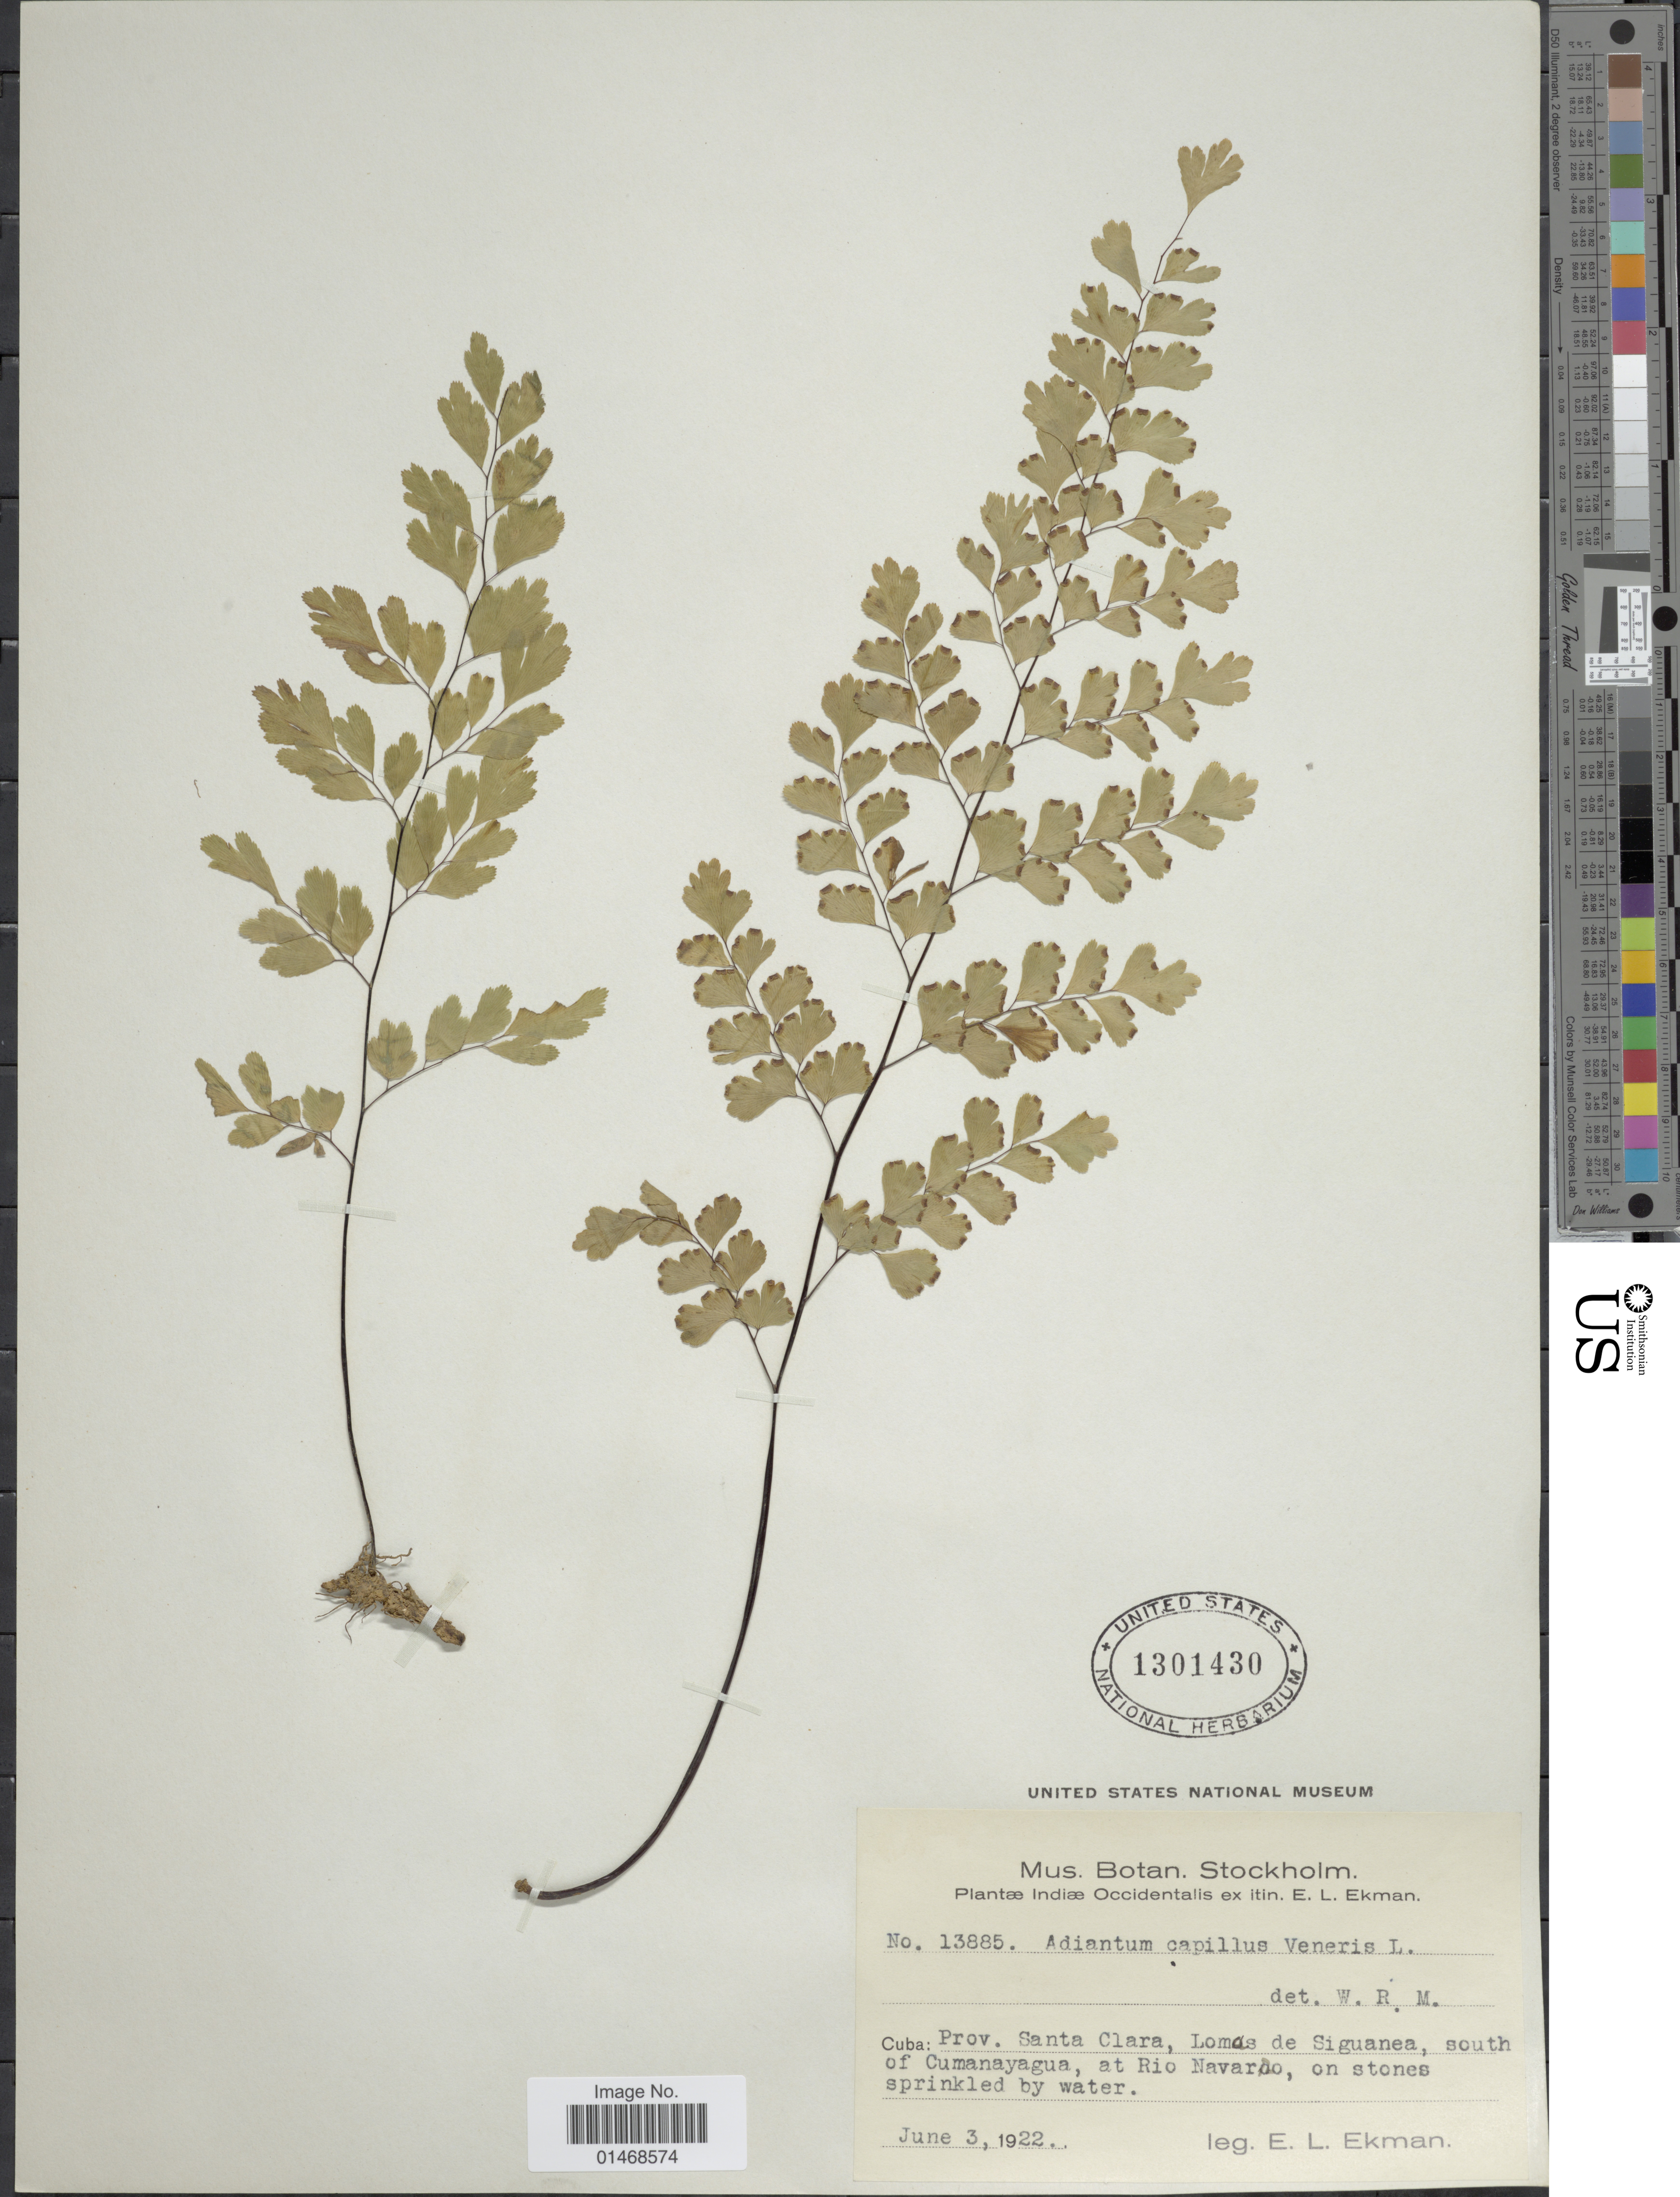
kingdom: Plantae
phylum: Tracheophyta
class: Polypodiopsida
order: Polypodiales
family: Pteridaceae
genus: Adiantum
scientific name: Adiantum capillus-veneris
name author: L.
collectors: E. L. Ekman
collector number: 13885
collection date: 1922-06-03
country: Cuba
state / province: Las Villas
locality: Prov. Santa Clara, LOmas de Siguanea, south of Cumanayagua, at Rio Navarro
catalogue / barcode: US 1301430